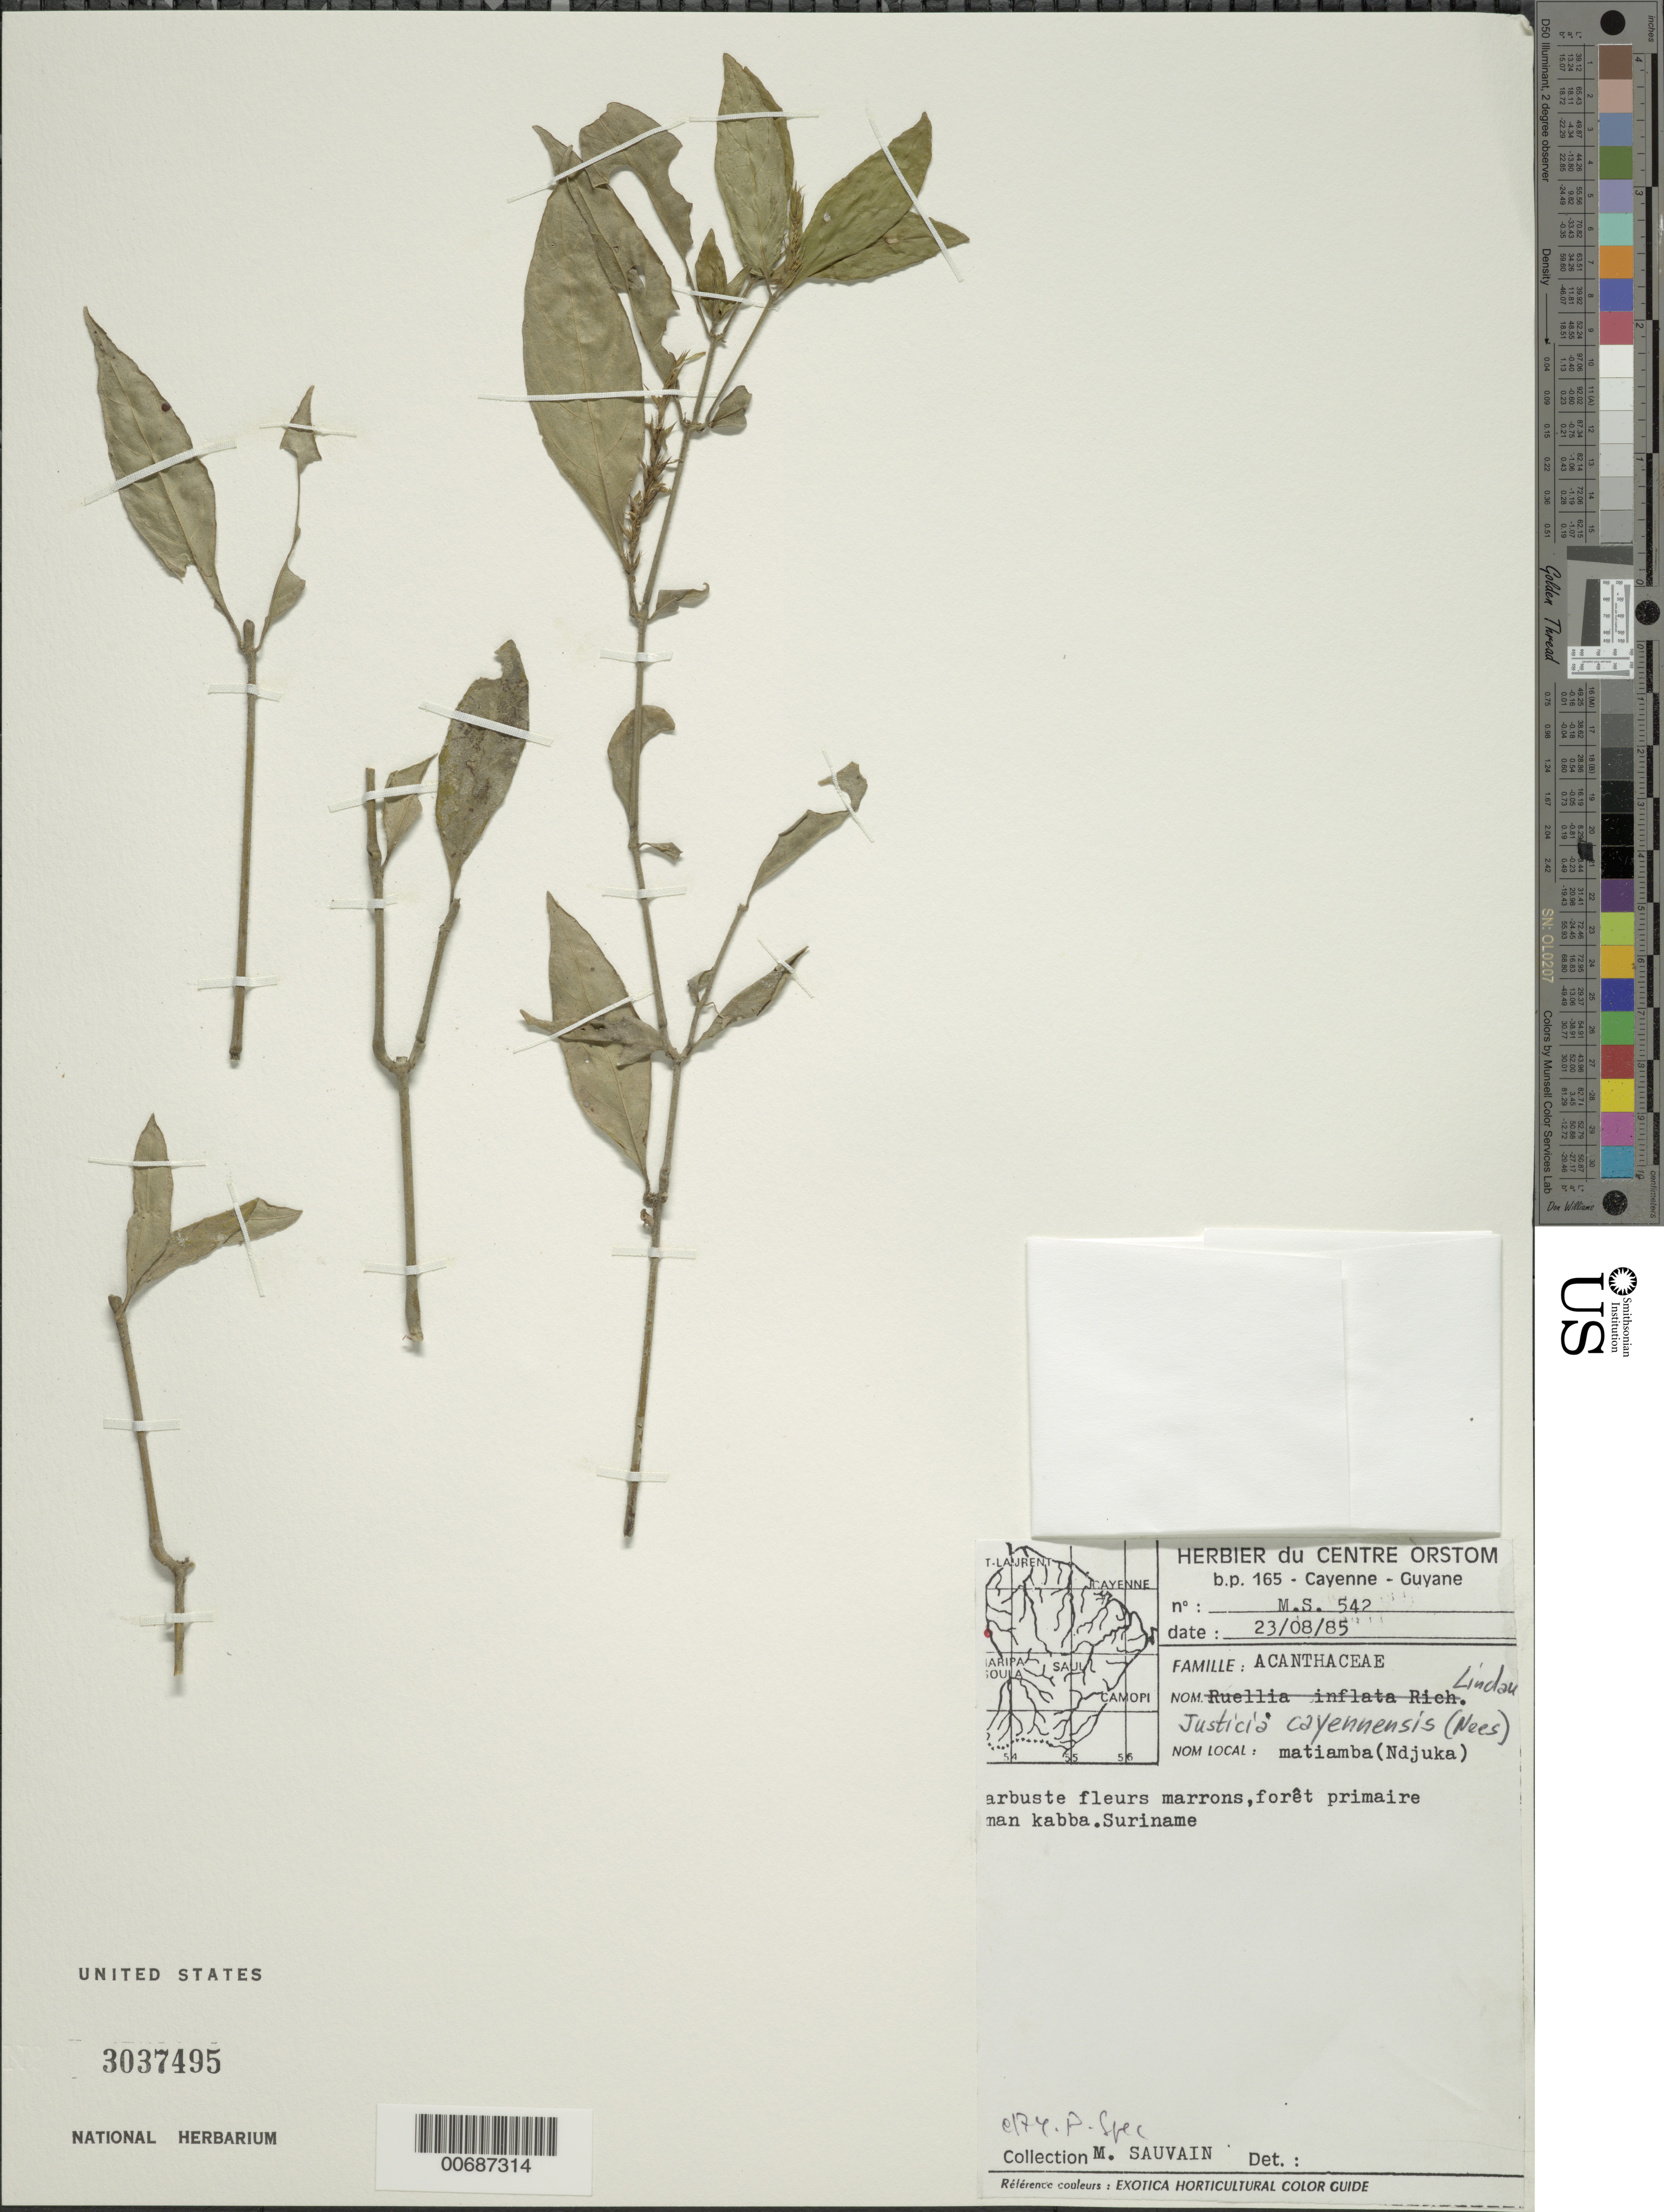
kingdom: Plantae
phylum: Tracheophyta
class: Magnoliopsida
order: Lamiales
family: Acanthaceae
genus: Justicia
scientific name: Justicia cayennensis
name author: (Nees) Lindau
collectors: M. Sauvain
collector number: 542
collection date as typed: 23-Aug-85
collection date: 1985-08-23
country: Suriname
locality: Saut Mankaba Soula, Bassin du Maroni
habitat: Primary forest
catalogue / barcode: US 3037495